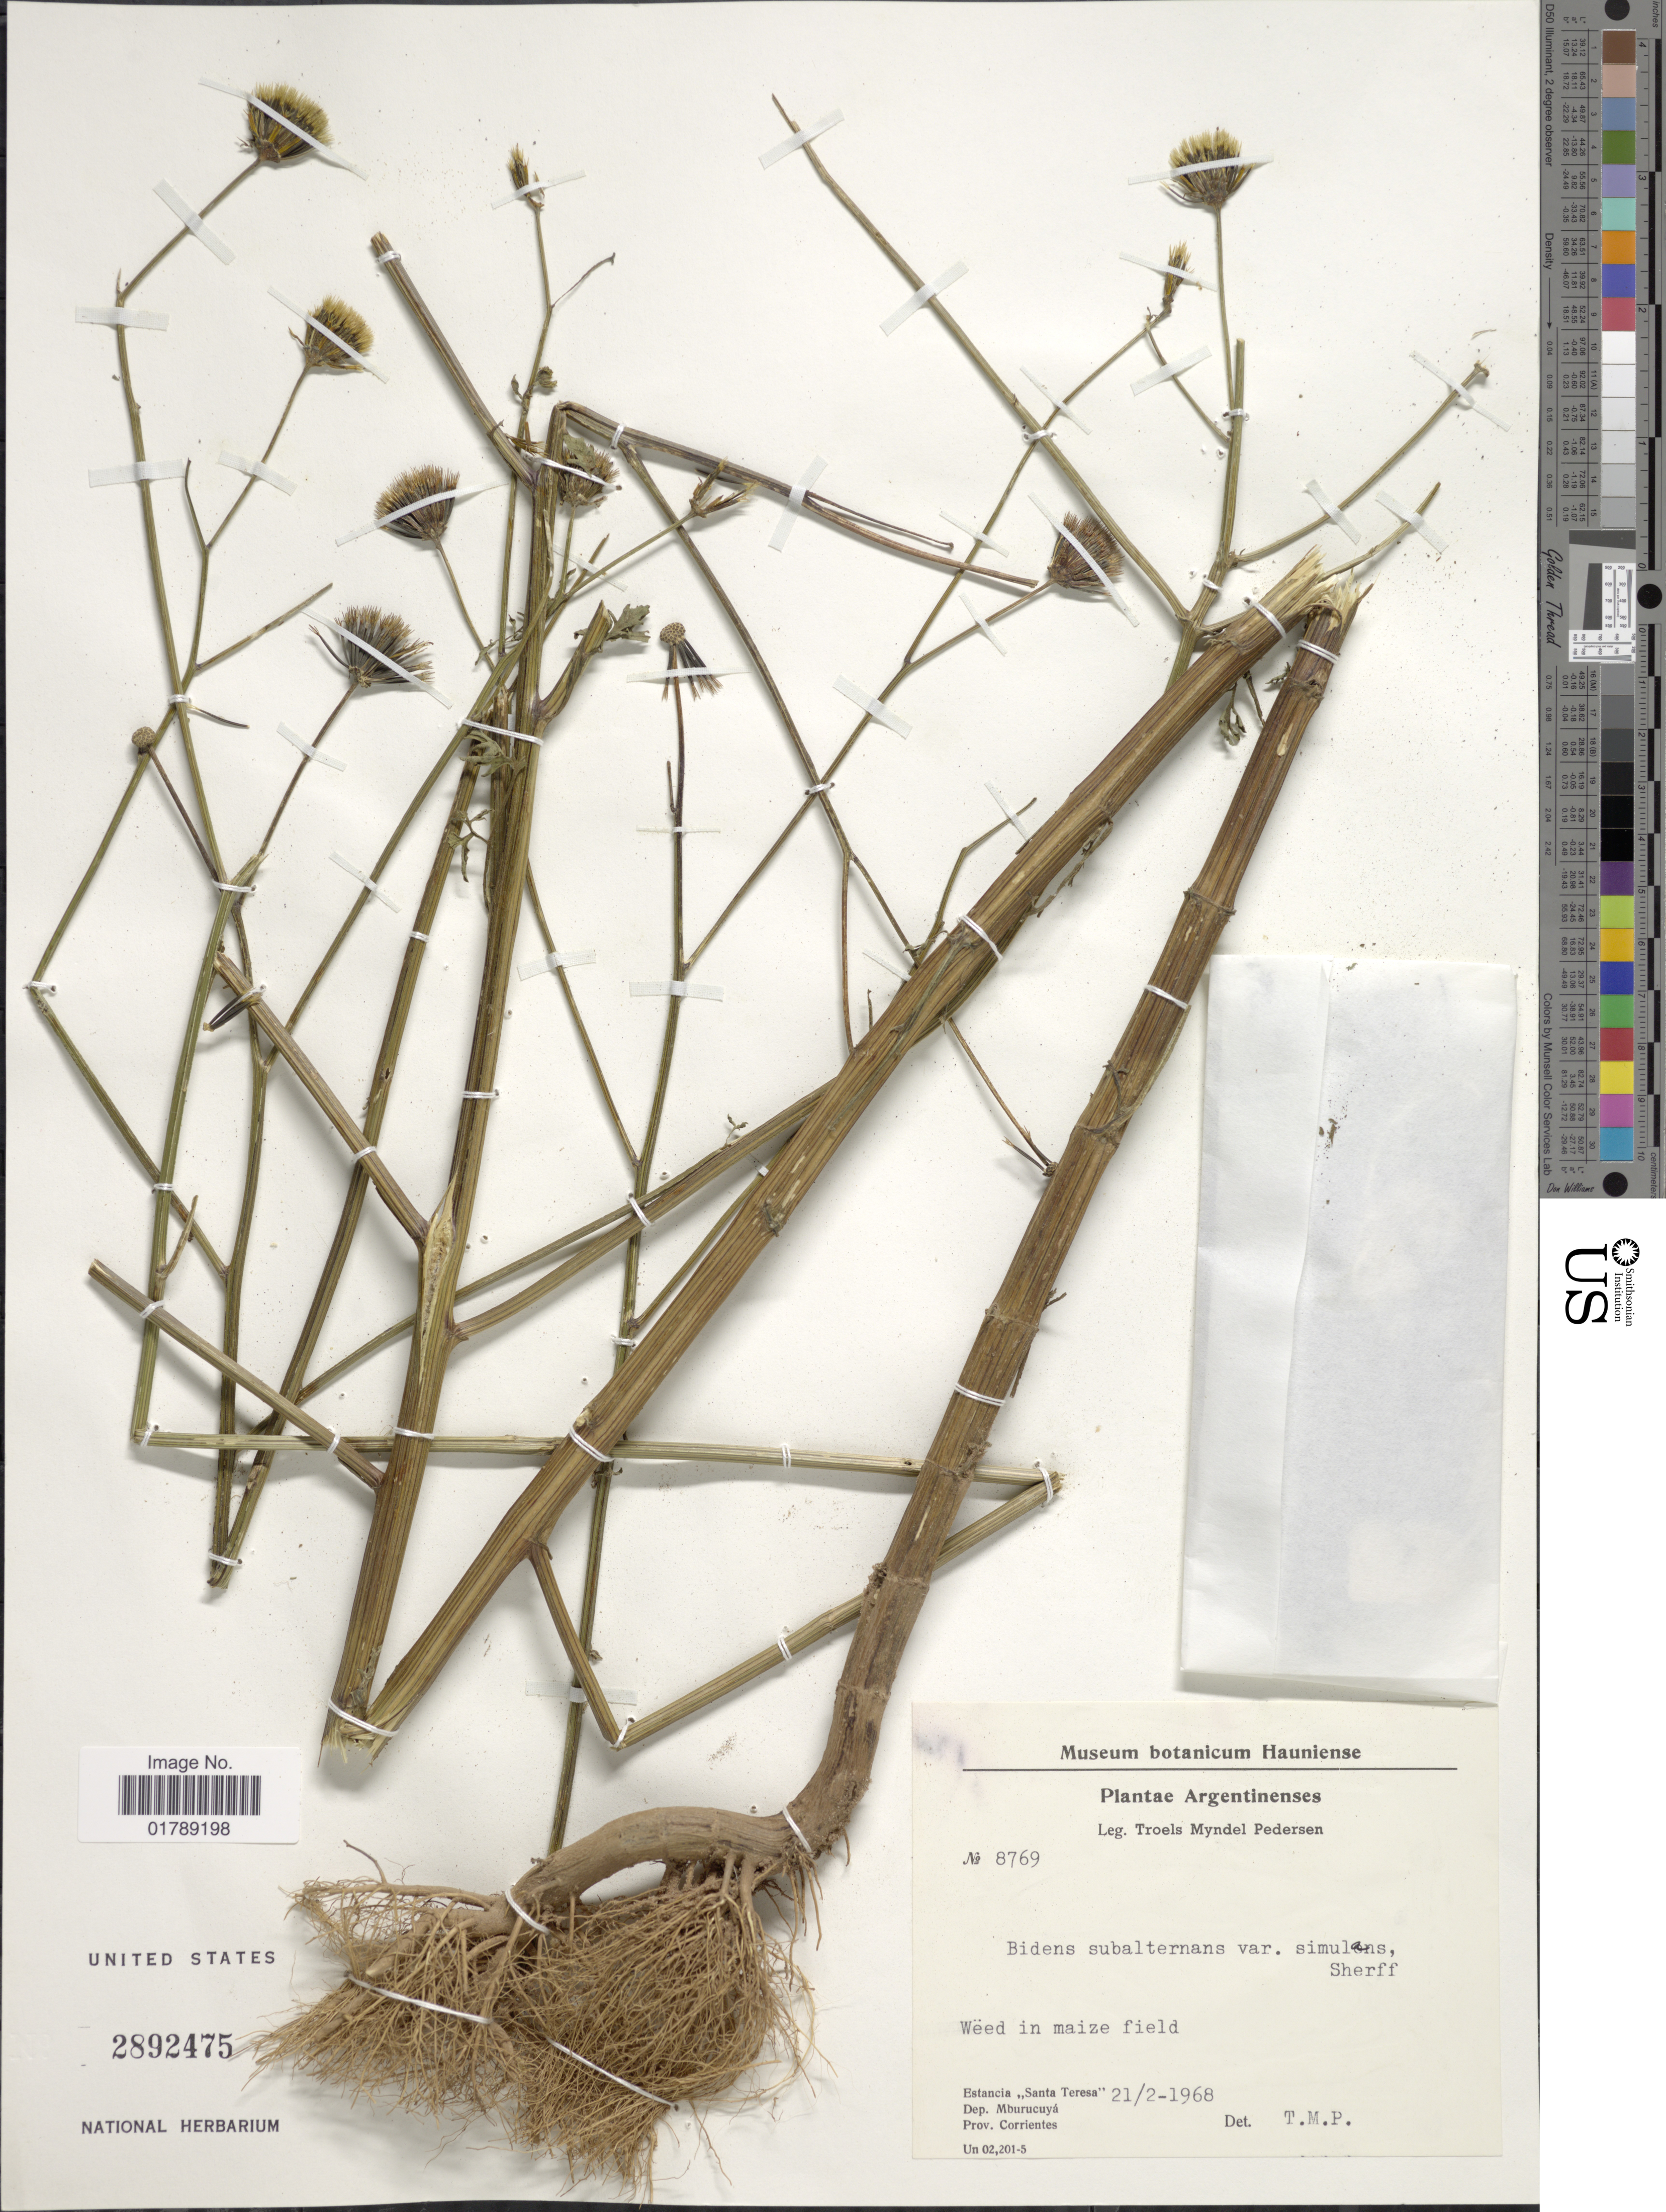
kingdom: Plantae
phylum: Tracheophyta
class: Magnoliopsida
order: Asterales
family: Asteraceae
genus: Bidens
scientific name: Bidens subalternans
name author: DC.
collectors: T. Pederson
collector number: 8769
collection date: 1968-02-21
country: Argentina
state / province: Corrientes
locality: Estancia "Santa Teresa" Dep. Mburucuyá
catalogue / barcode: US 2892475